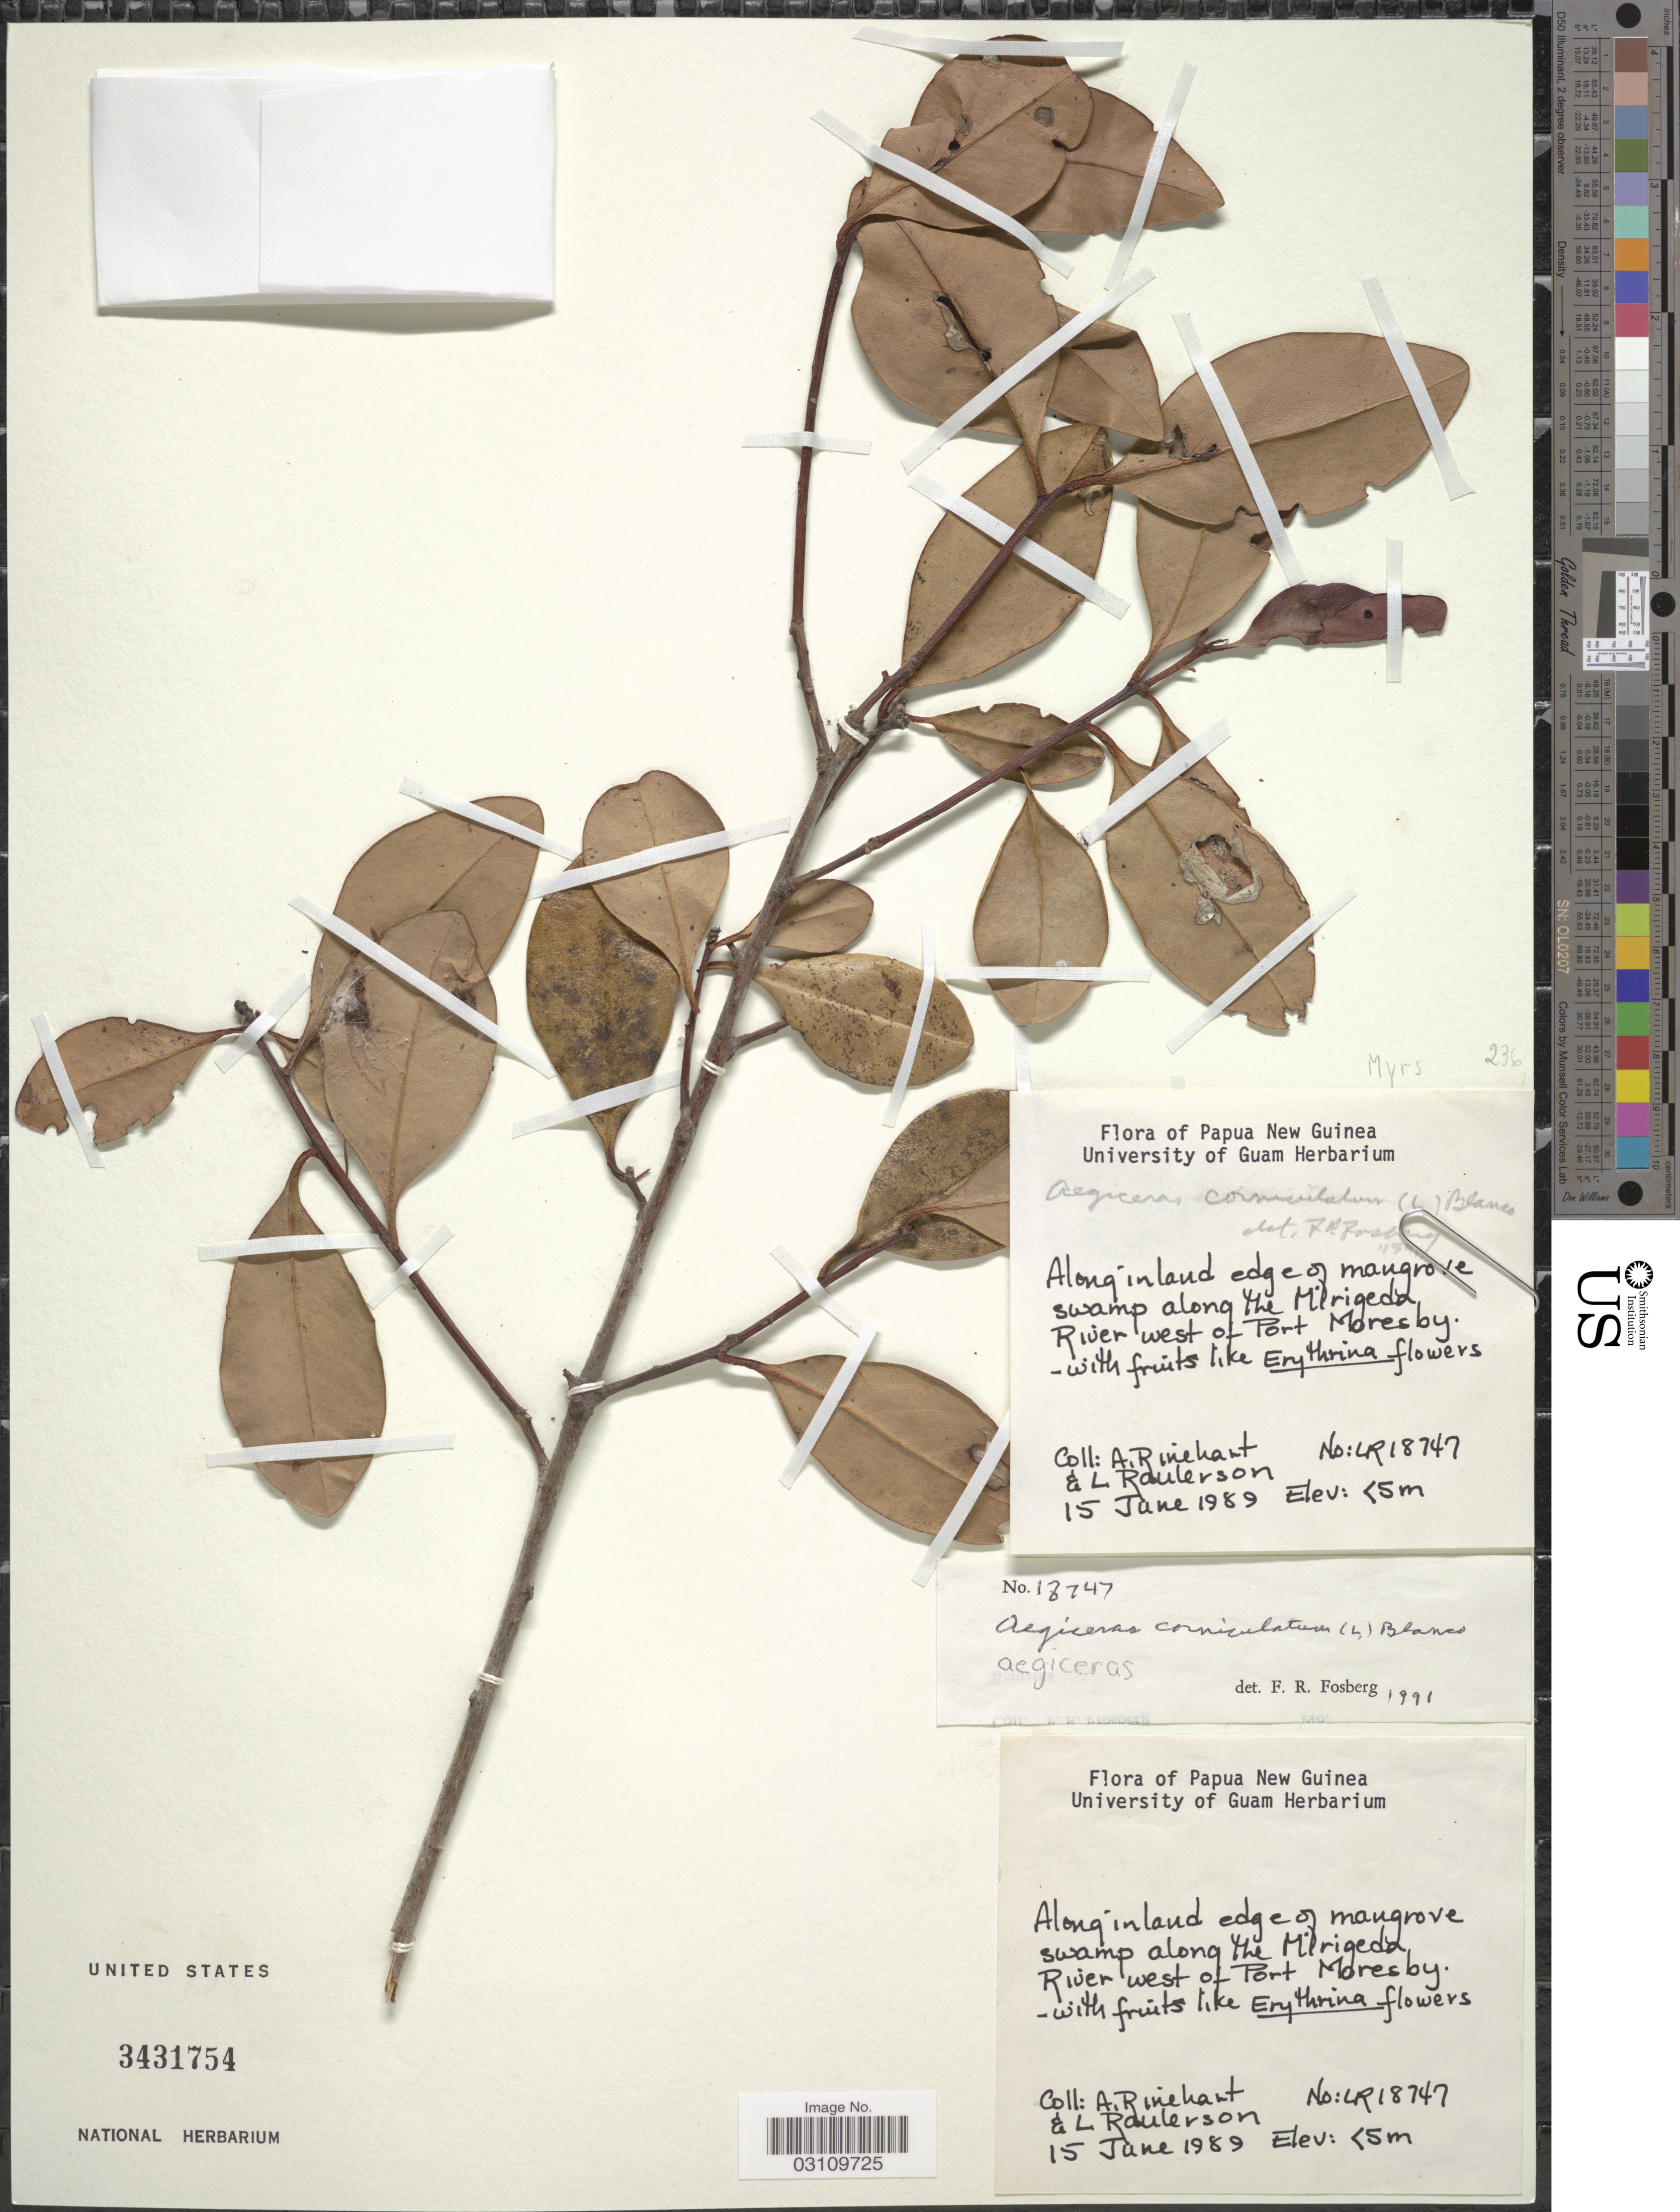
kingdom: Plantae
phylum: Tracheophyta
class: Magnoliopsida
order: Ericales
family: Primulaceae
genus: Aegiceras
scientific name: Aegiceras corniculatum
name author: (L.) Blanco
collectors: A. Rinehart & L. Raulerson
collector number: LR18747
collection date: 1989-06-15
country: Papua New Guinea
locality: Along inland edge of mangrove swamp along the Mirigeda [interpreted], River west of Port Moresby.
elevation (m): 5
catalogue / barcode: US 3431754